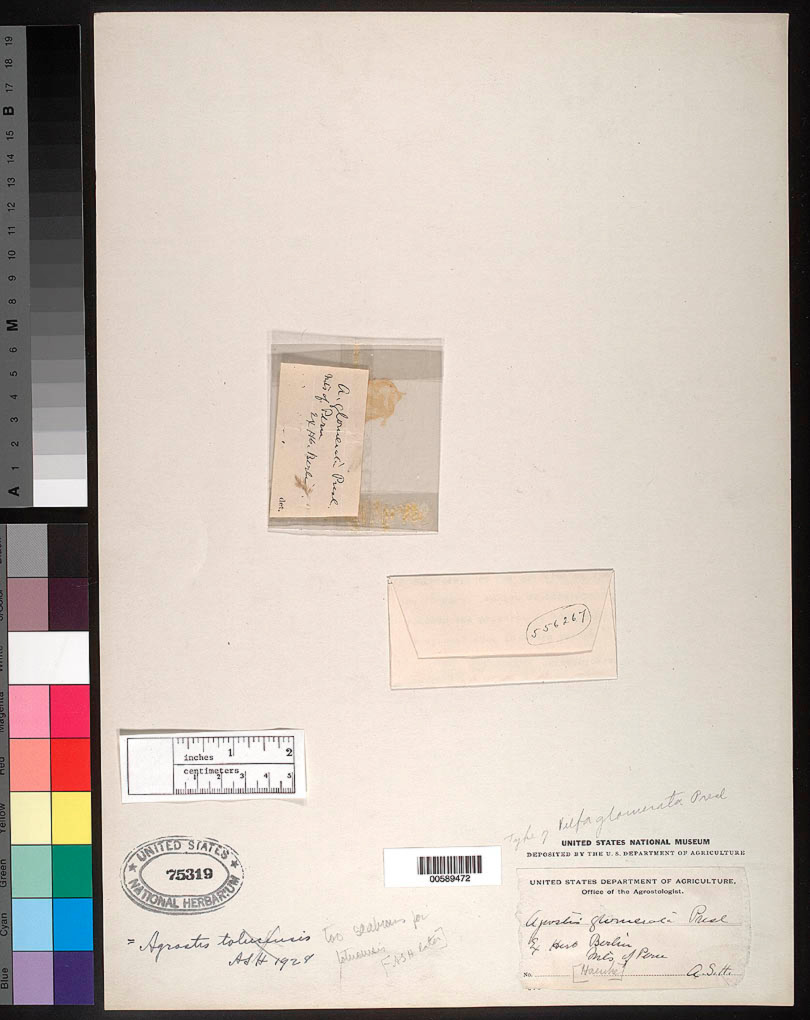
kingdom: Plantae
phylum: Tracheophyta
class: Liliopsida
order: Poales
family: Poaceae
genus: Vilfa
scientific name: Vilfa glomerata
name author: J. Presl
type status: Type Fragment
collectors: T. P. X. Haenke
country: Peru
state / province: San Martín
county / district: Mariscal Cáceres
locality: Rio Huallaga, margen Derecha del; Balsa Probana; dtto. Tocache Nuevo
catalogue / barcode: US 75319